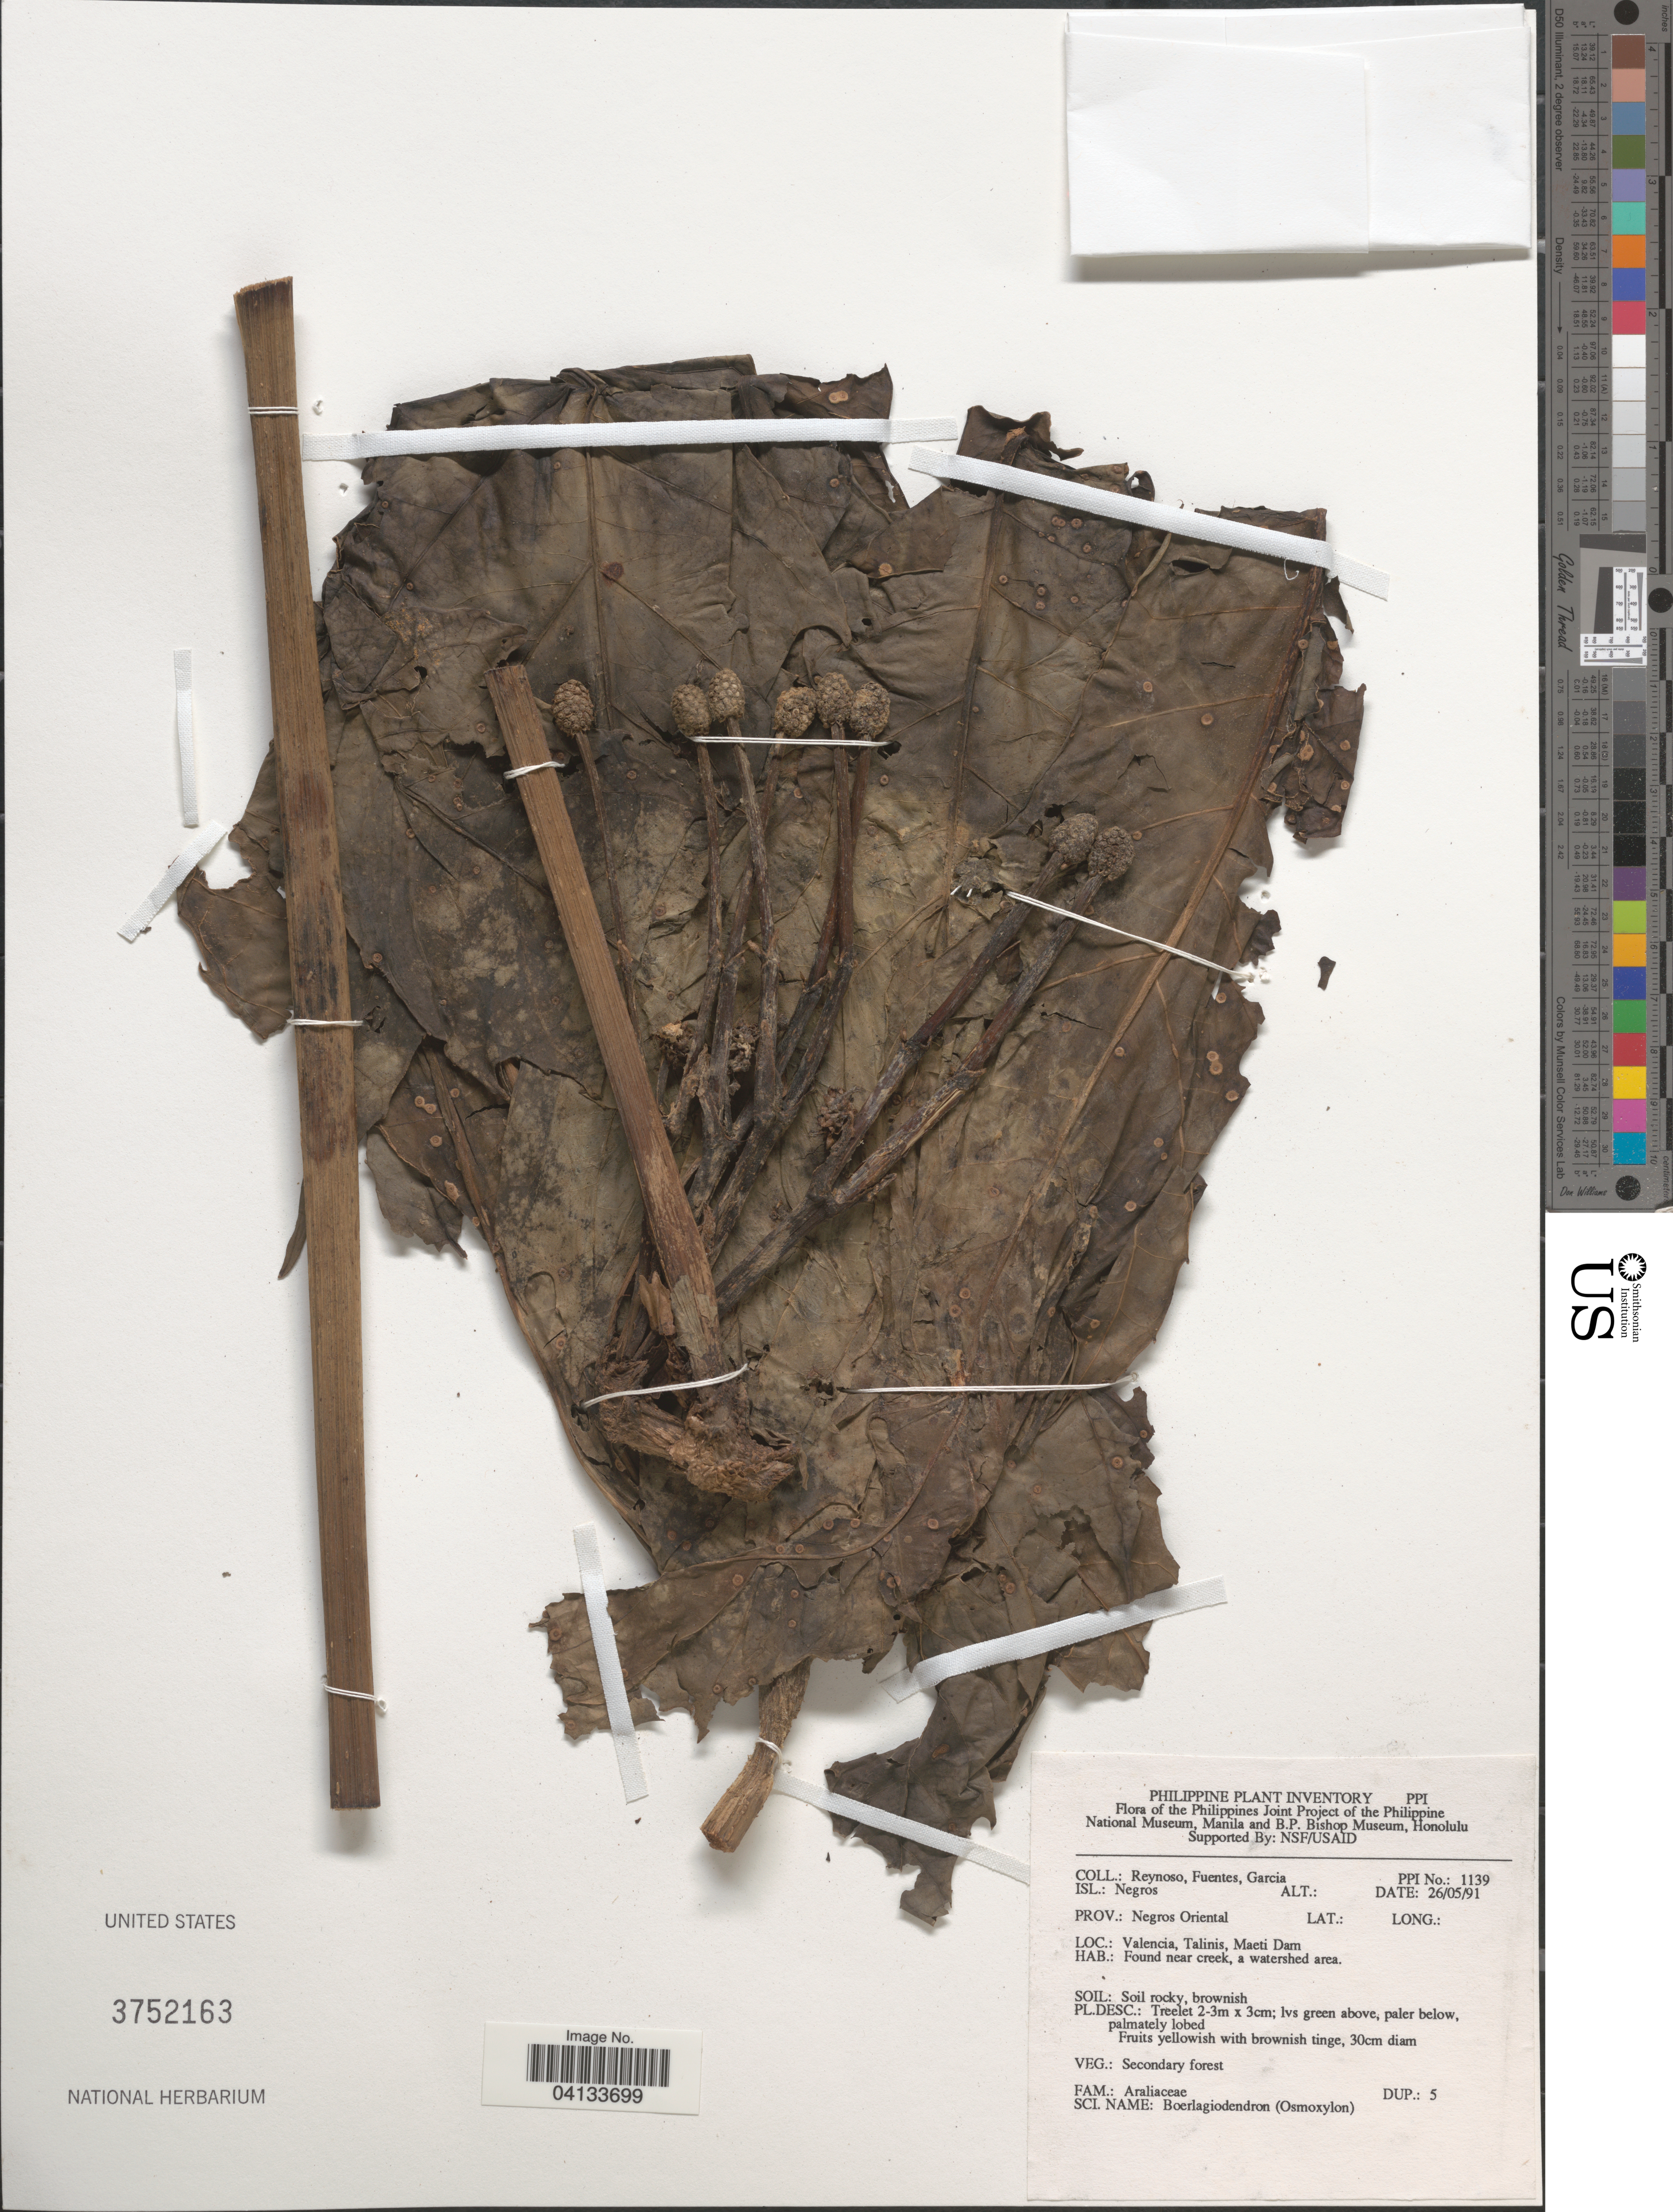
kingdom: Plantae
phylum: Tracheophyta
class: Magnoliopsida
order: Apiales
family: Araliaceae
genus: Boerlagiodendron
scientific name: Boerlagiodendron sp.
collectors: E. Reynoso, -. Fuentes & H. Garcia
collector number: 1139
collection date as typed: Transcribed d/m/y: 26/5/91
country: Philippines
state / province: Central Visayas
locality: Isl.: Negros. Prov.: Negros Oriental. Valencia, Talinis, Maeti Dam.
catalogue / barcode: US 3752163